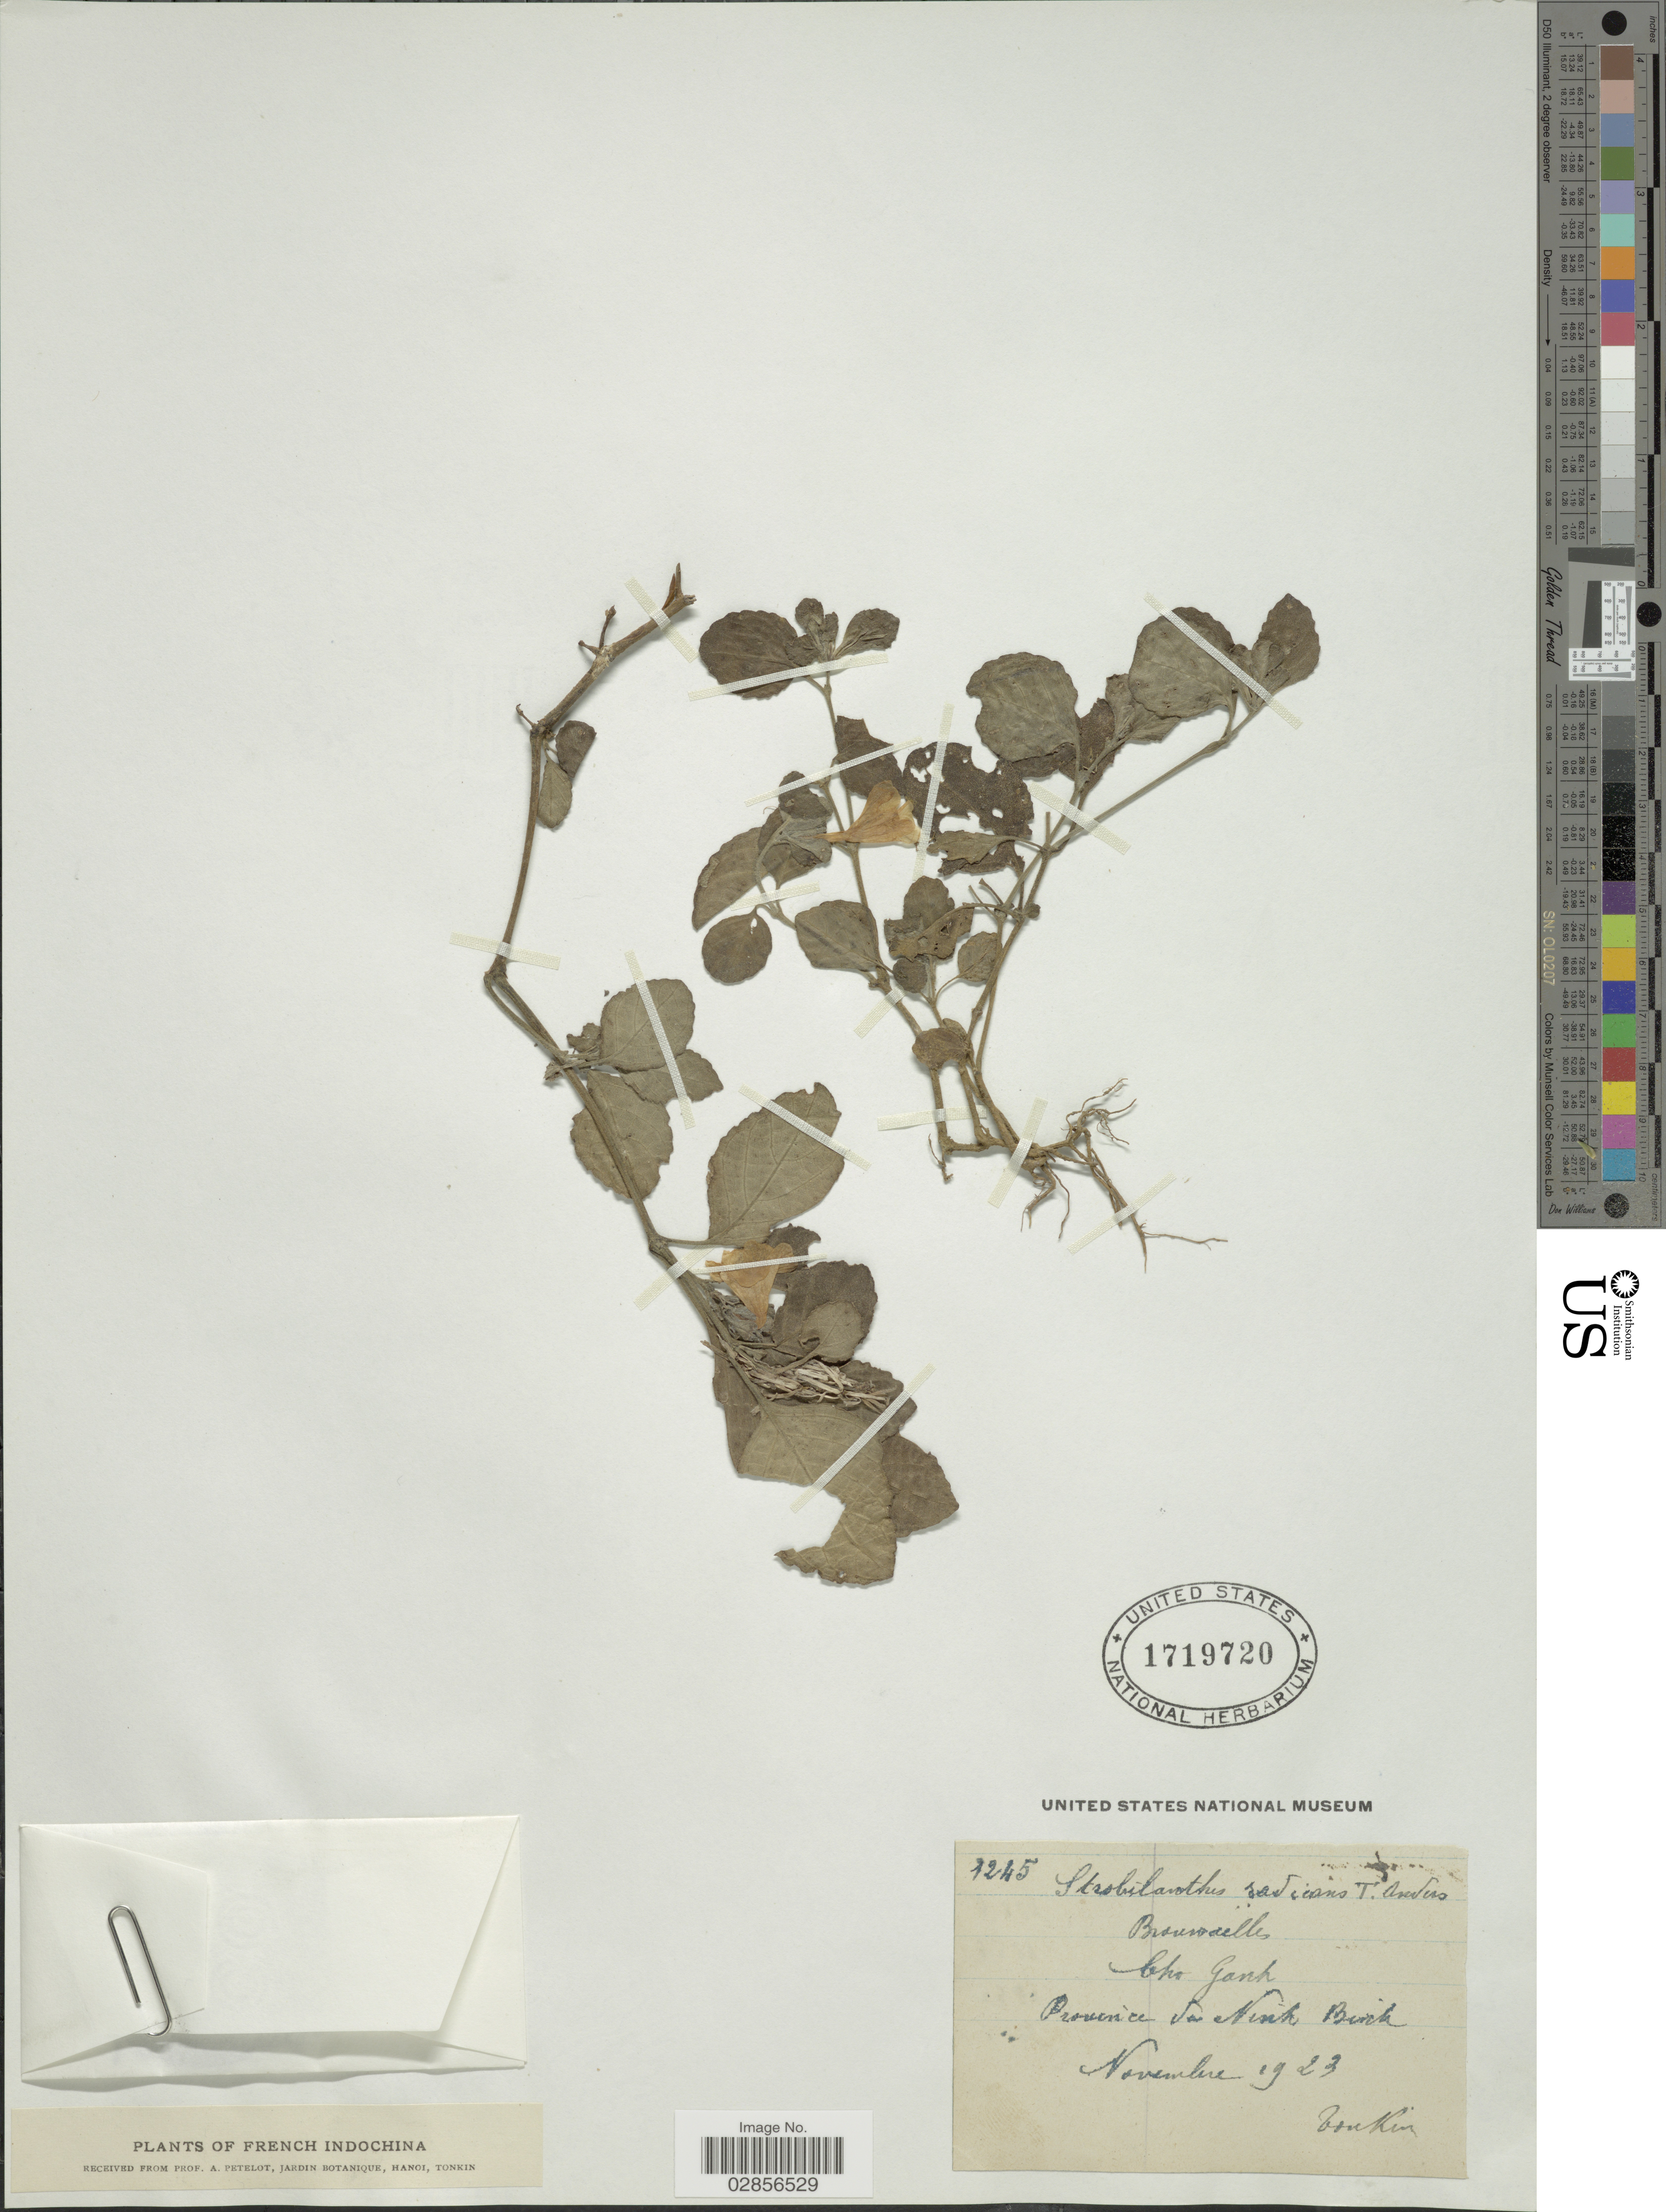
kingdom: Plantae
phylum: Tracheophyta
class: Magnoliopsida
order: Lamiales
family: Acanthaceae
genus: Strobilanthes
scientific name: Strobilanthes radicans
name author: T. Anderson ex Benth.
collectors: A. Petelot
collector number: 1245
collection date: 1923-11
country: Vietnam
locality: Tonkin. French Indochina. Province du Ninh Binh.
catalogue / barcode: US 1719720